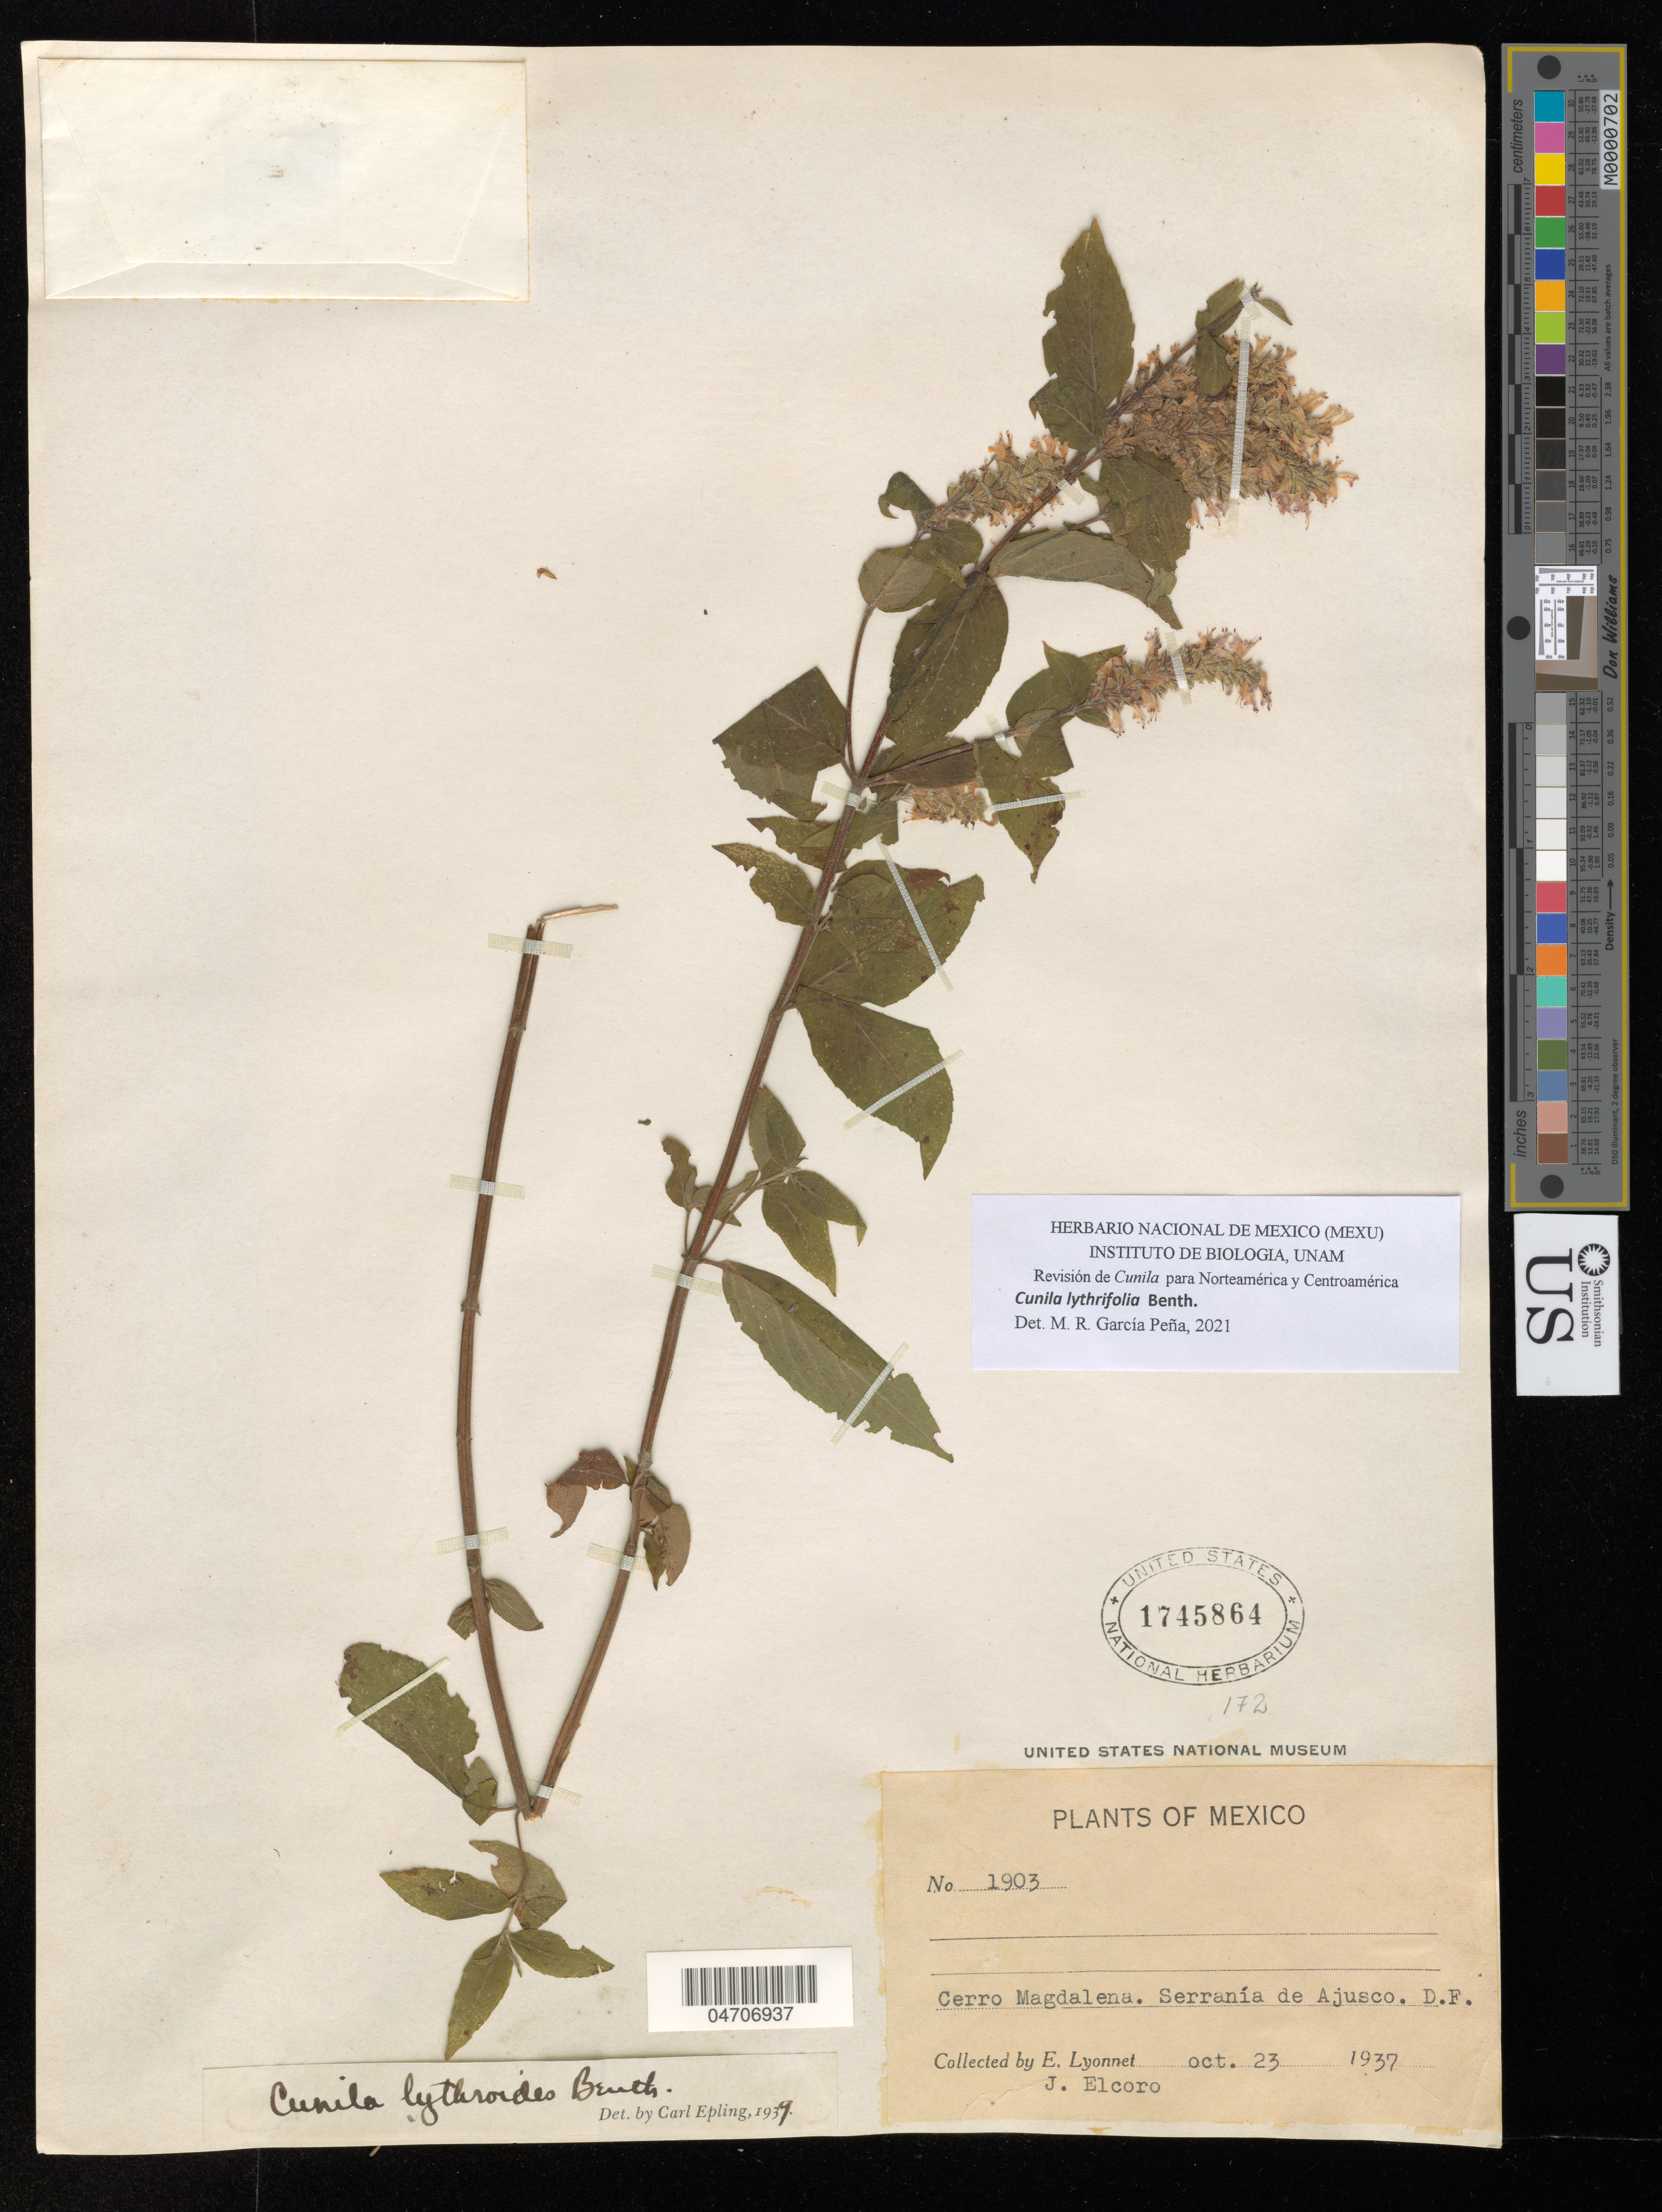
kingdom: Plantae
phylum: Tracheophyta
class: Magnoliopsida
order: Lamiales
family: Lamiaceae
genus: Cunila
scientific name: Cunila lythrifolia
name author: Benth.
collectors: E. Lyonnet & J. Elcoro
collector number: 1903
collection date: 1937-10-23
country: Mexico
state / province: Distrito Federal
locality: Cerro Magdalena. Serranía de Ajusco. D.F.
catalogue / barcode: US 1745864